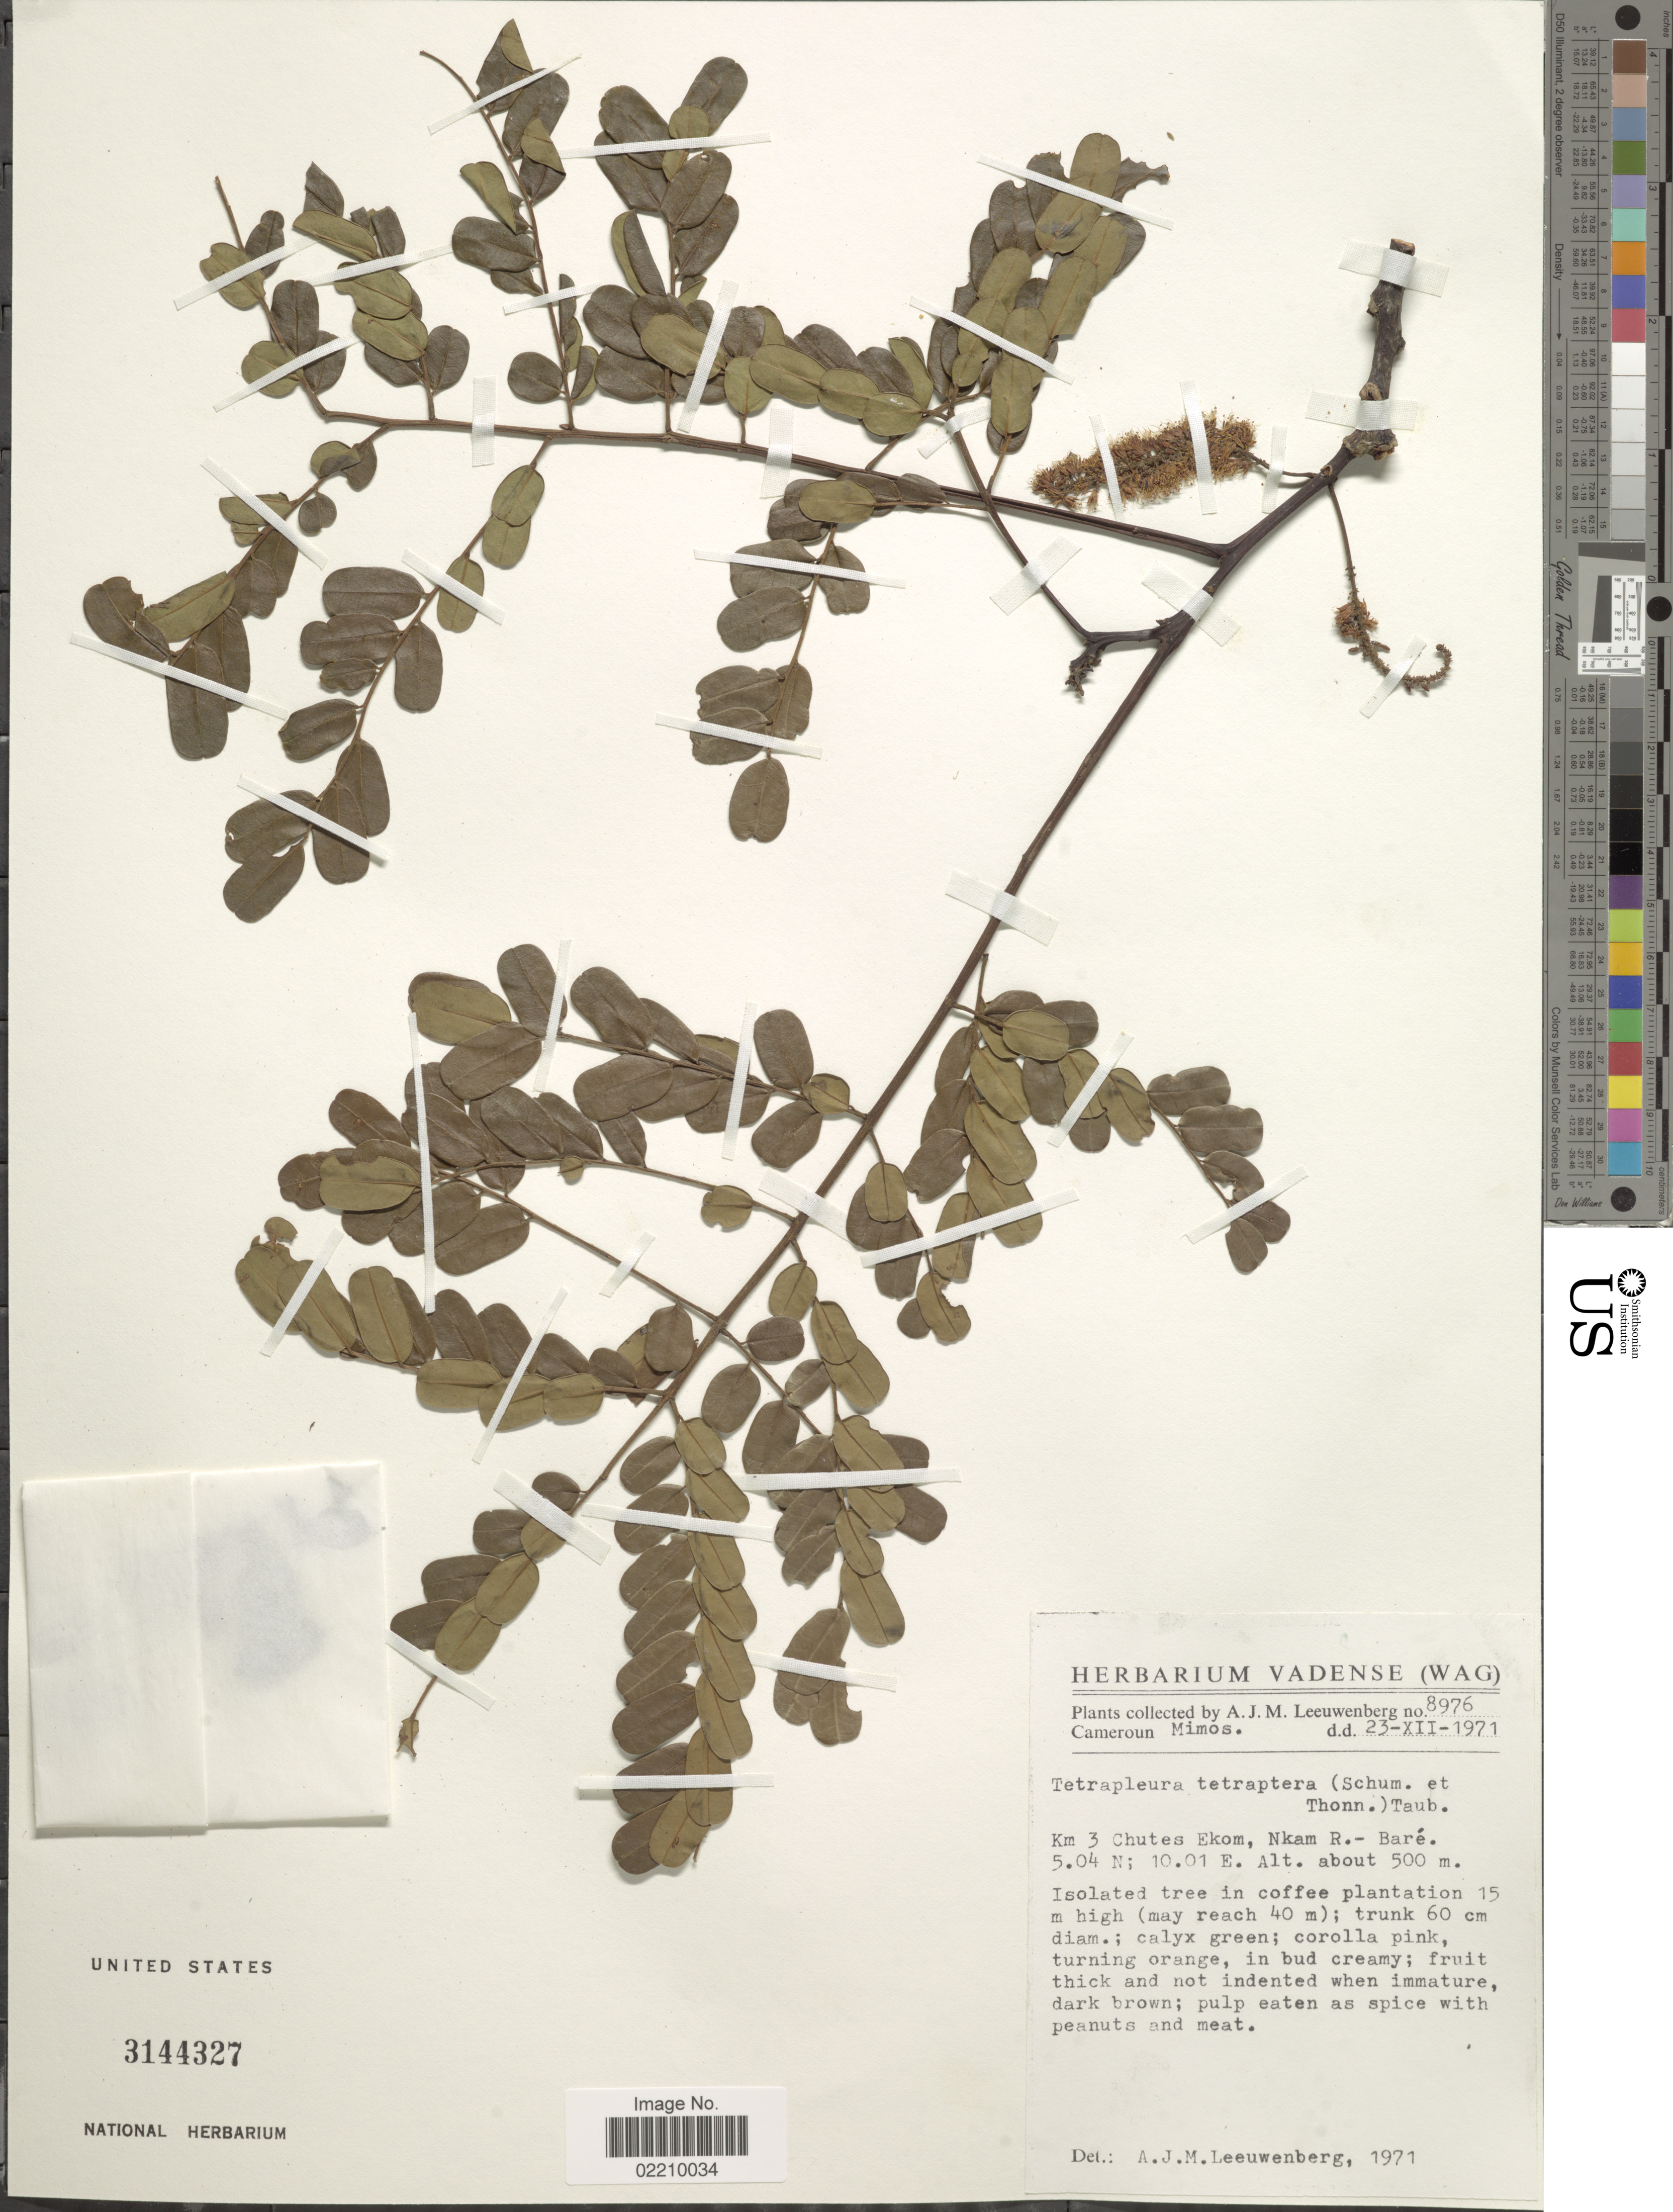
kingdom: Plantae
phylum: Tracheophyta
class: Magnoliopsida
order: Fabales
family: Fabaceae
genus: Tetrapleura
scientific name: Tetrapleura tetraptera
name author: Taub.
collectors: A. J. M. Leeuwenberg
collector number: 8976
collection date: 1971-12-23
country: Cameroon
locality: Km 3 Chutes Ekom, Nkam R.- Bare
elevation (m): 500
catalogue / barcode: US 3144327